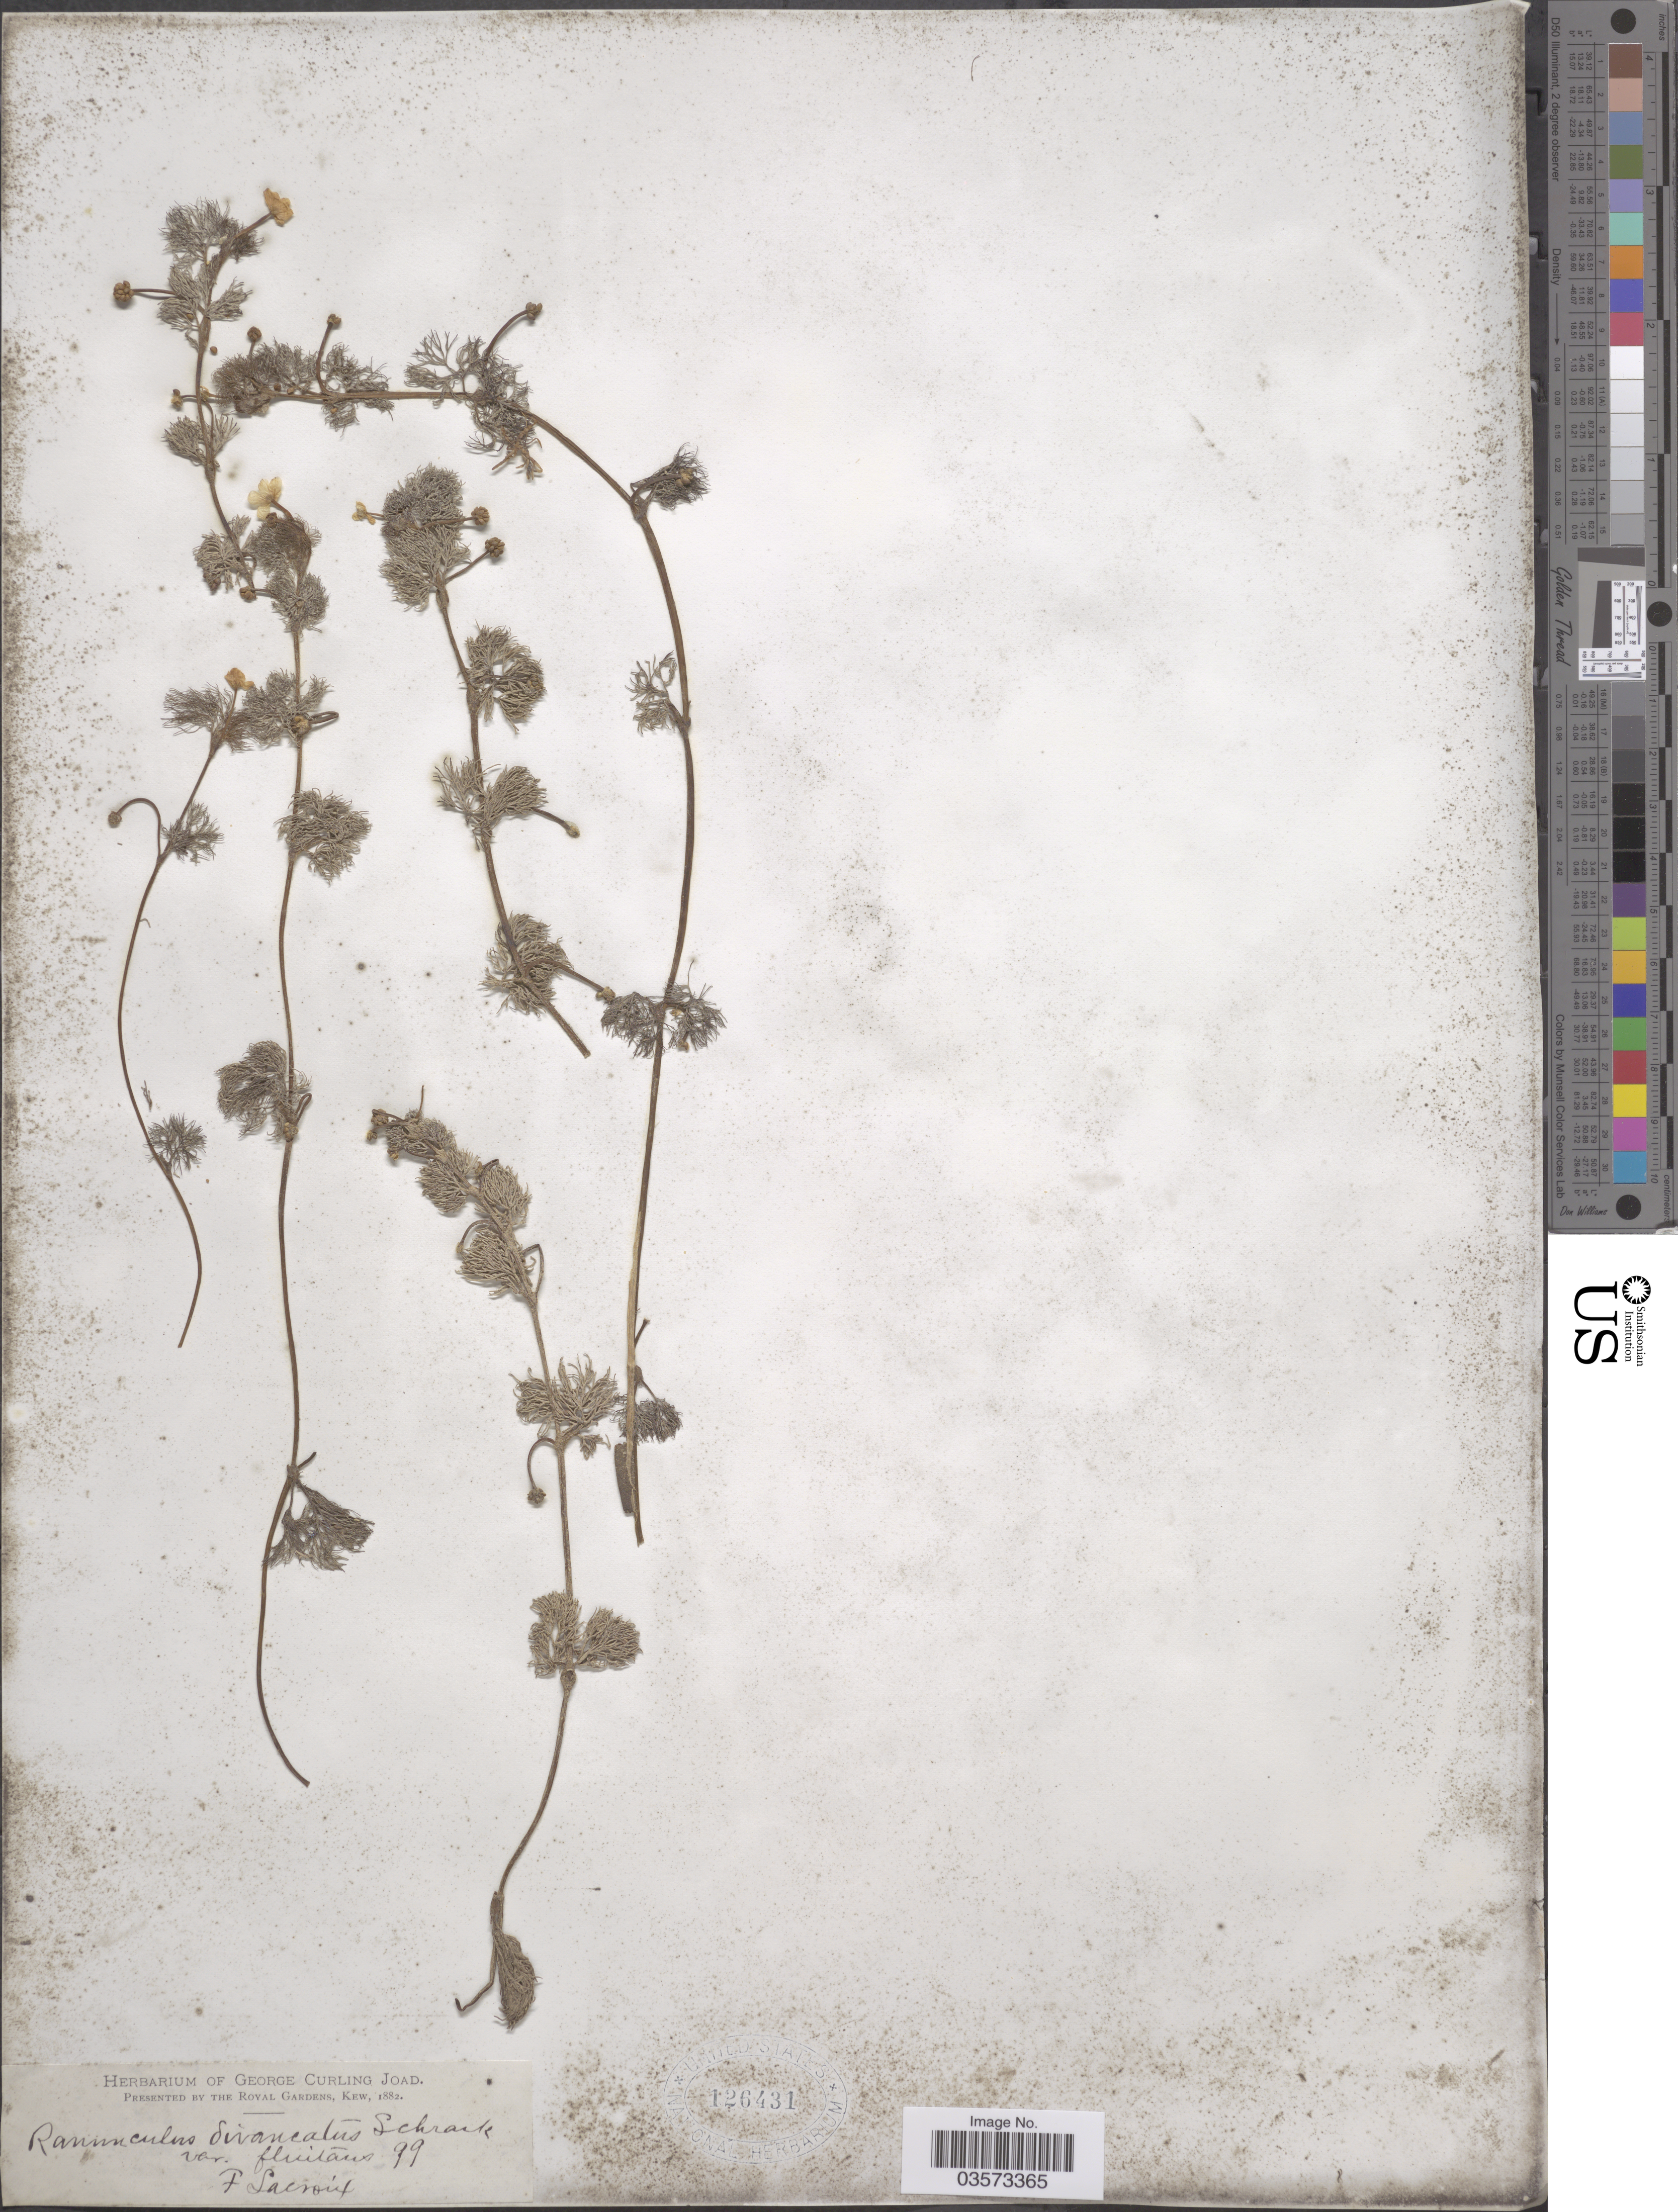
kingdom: Plantae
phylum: Tracheophyta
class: Magnoliopsida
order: Ranunculales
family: Ranunculaceae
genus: Ranunculus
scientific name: Ranunculus trichophyllus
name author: Chaix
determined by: Strong, Mark T., (BOT), Smithsonian Institution - National Museum of Natural History (UNITED STATES)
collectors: F. Lacroix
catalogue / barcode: US 126431